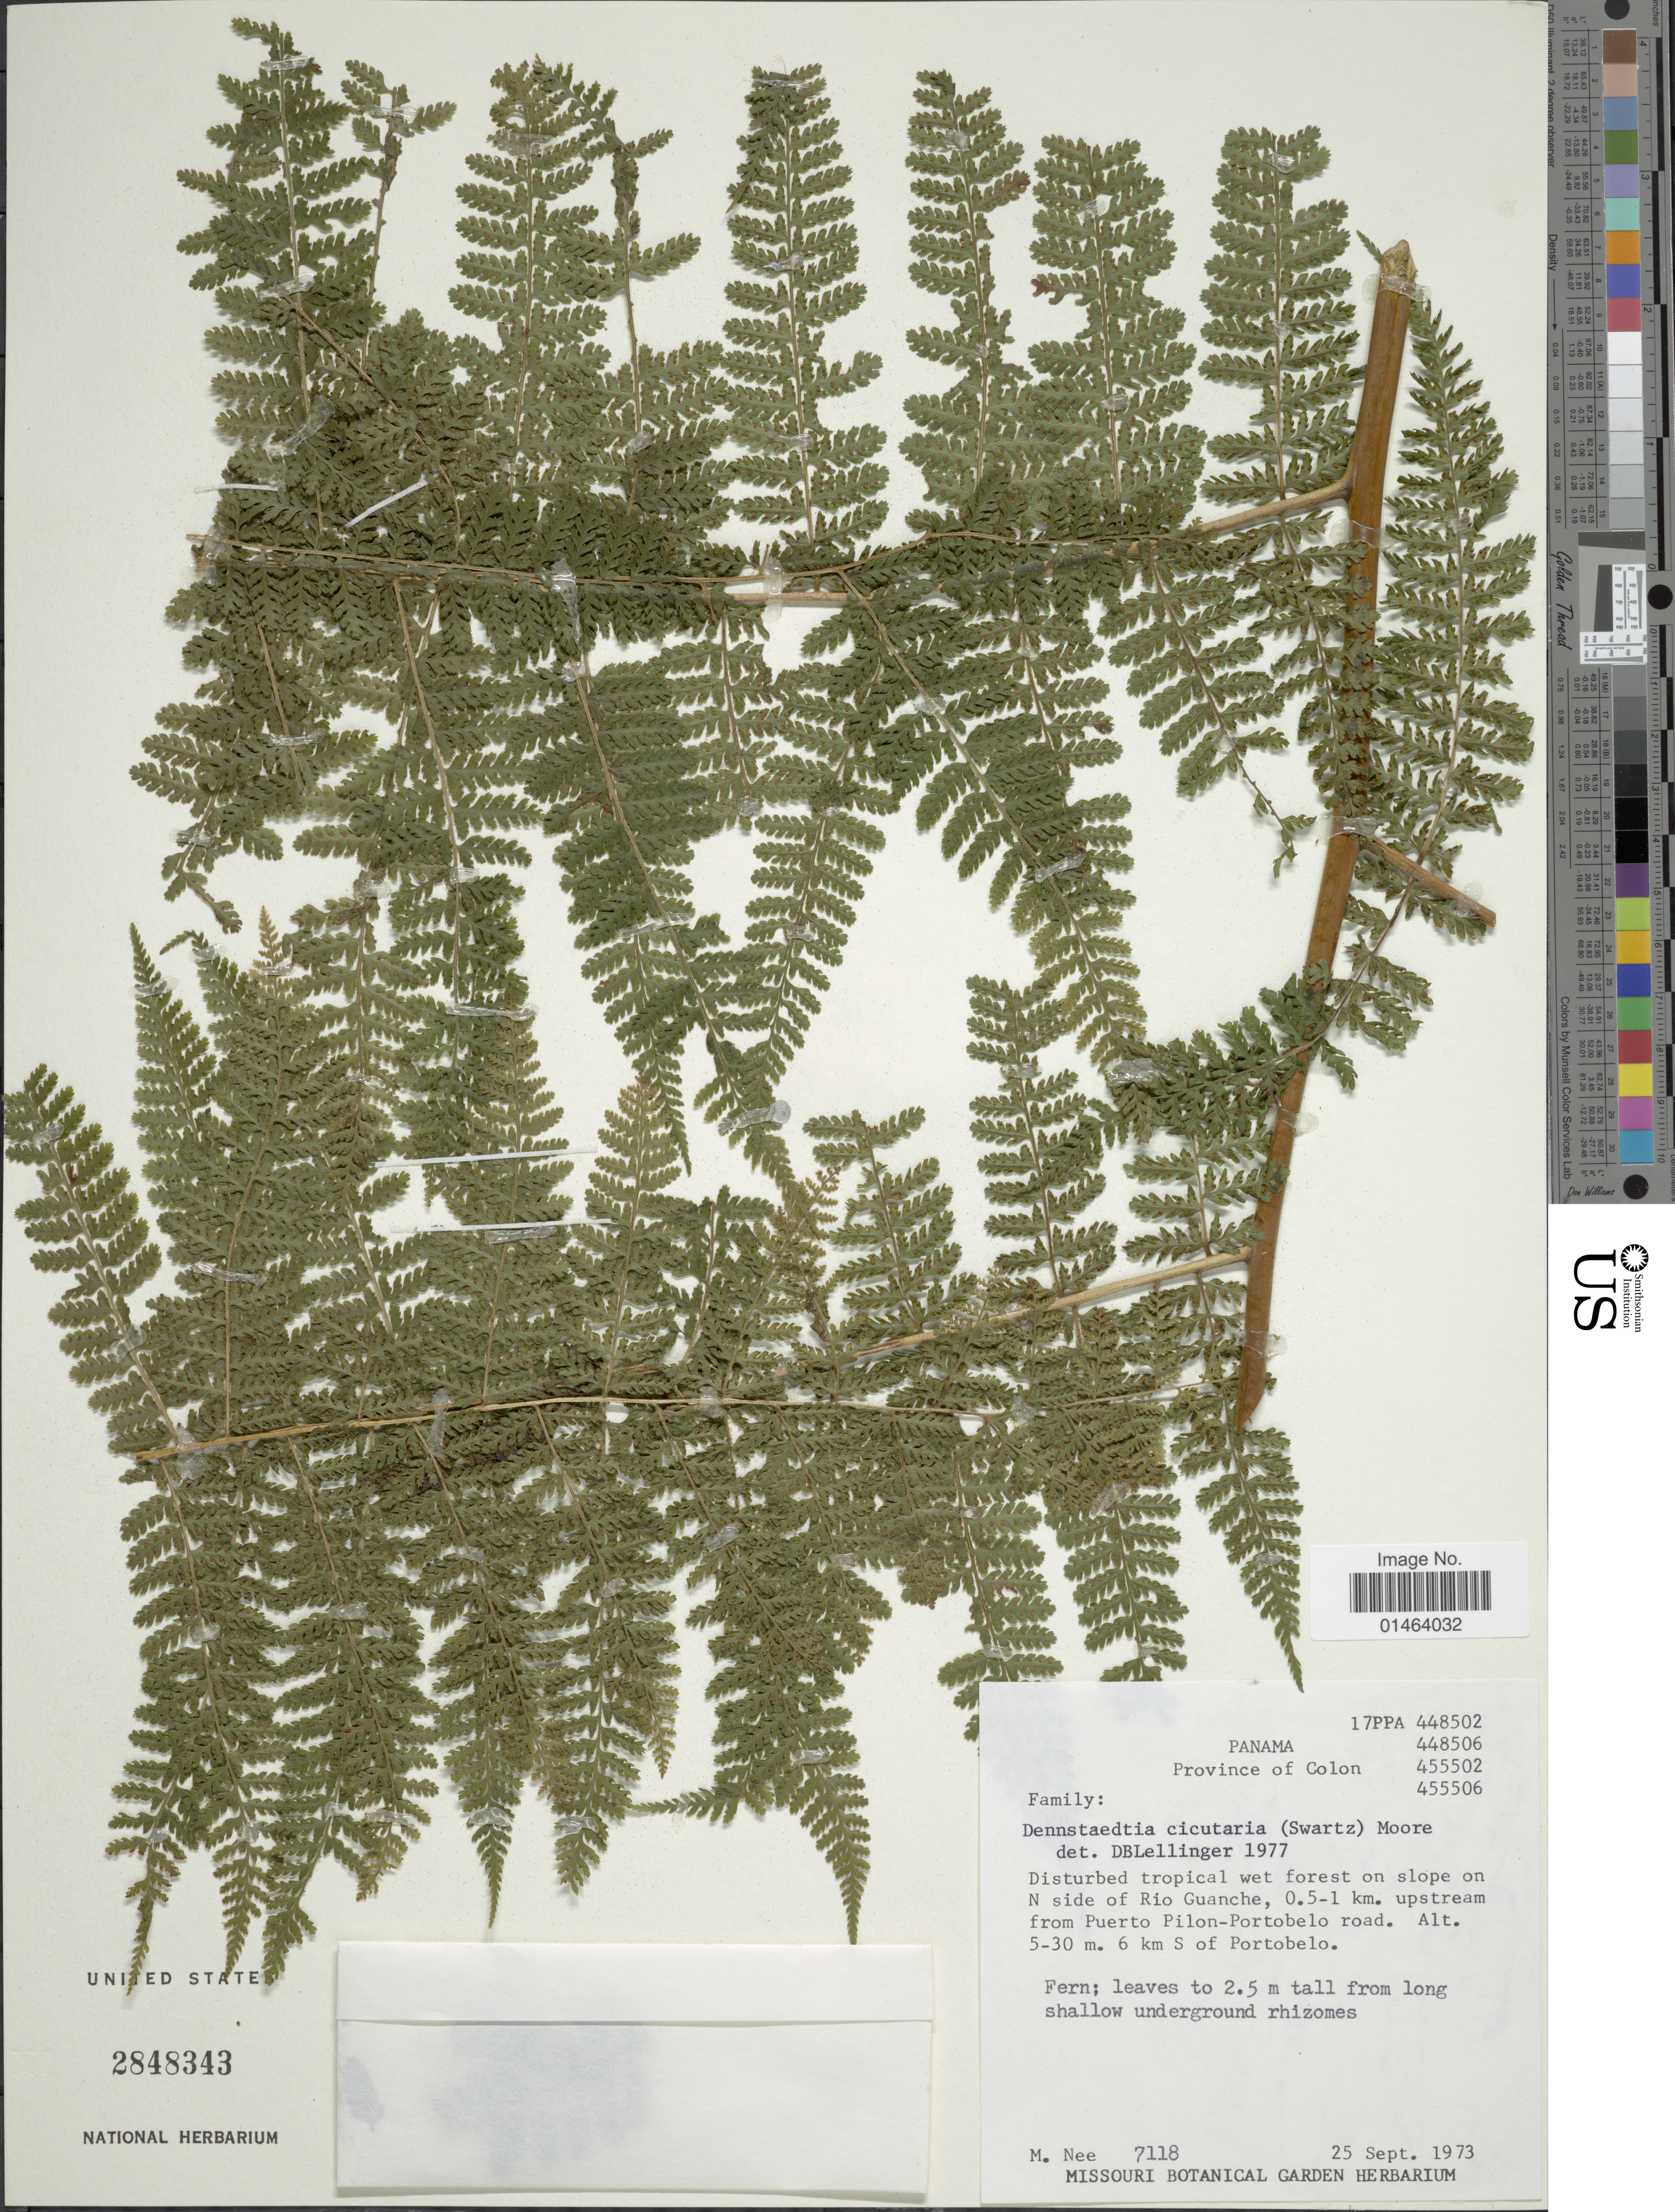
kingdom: Plantae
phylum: Tracheophyta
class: Polypodiopsida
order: Polypodiales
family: Dennstaedtiaceae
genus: Dennstaedtia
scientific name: Dennstaedtia cicutaria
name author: (Sw.) T. Moore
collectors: M. Nee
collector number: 7118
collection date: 1973-09-25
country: Panama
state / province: Colón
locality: Panama, Colon, disturbed tropical wet forest on slope on N side of Rio Guanche, 0.5-1 km. upstream from Puerto Pilon-Portobelo road, 6 km S of Portobelo.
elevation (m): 5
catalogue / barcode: US 2848343